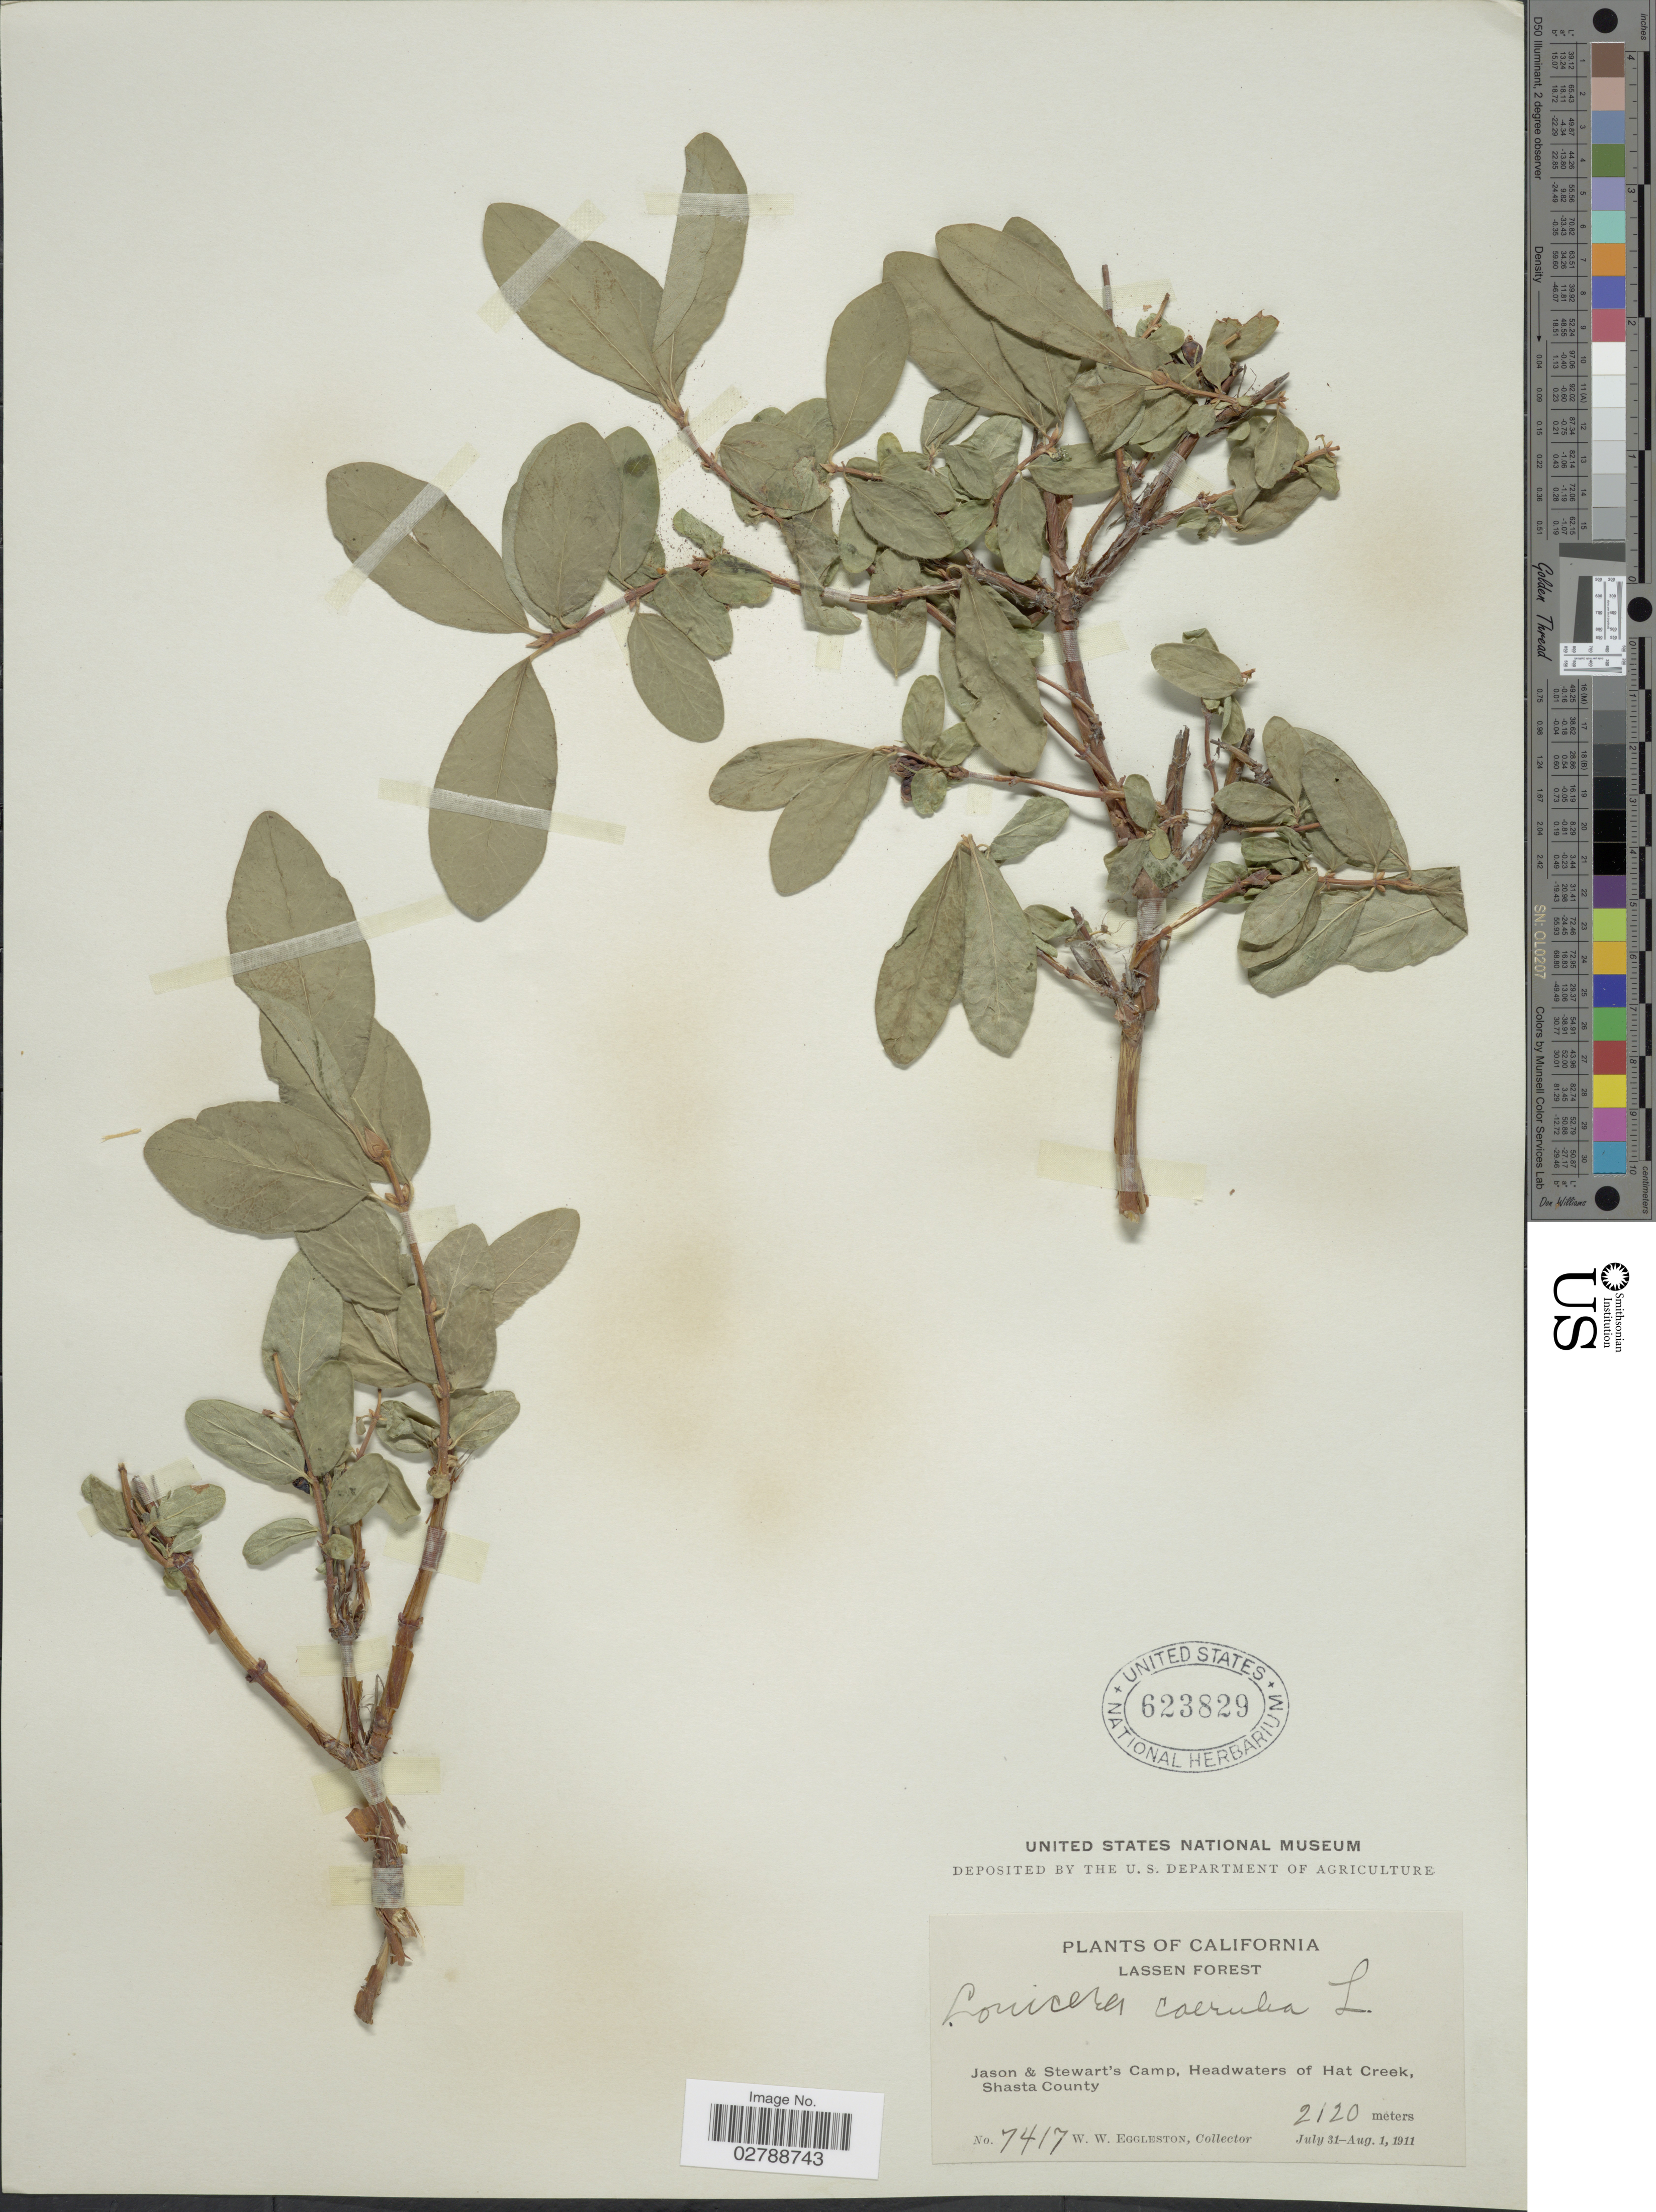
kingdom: Plantae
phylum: Tracheophyta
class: Magnoliopsida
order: Dipsacales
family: Caprifoliaceae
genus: Lonicera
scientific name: Lonicera caerulea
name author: L.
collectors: W. W. Eggleston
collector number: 7417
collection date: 1911-07-31/1911-08-01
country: United States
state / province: California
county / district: Shasta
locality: Lassen Forest. Jason & Stewart's Camp, Headwaters of Hat Creek, Shasta County.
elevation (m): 2120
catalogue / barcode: US 623829